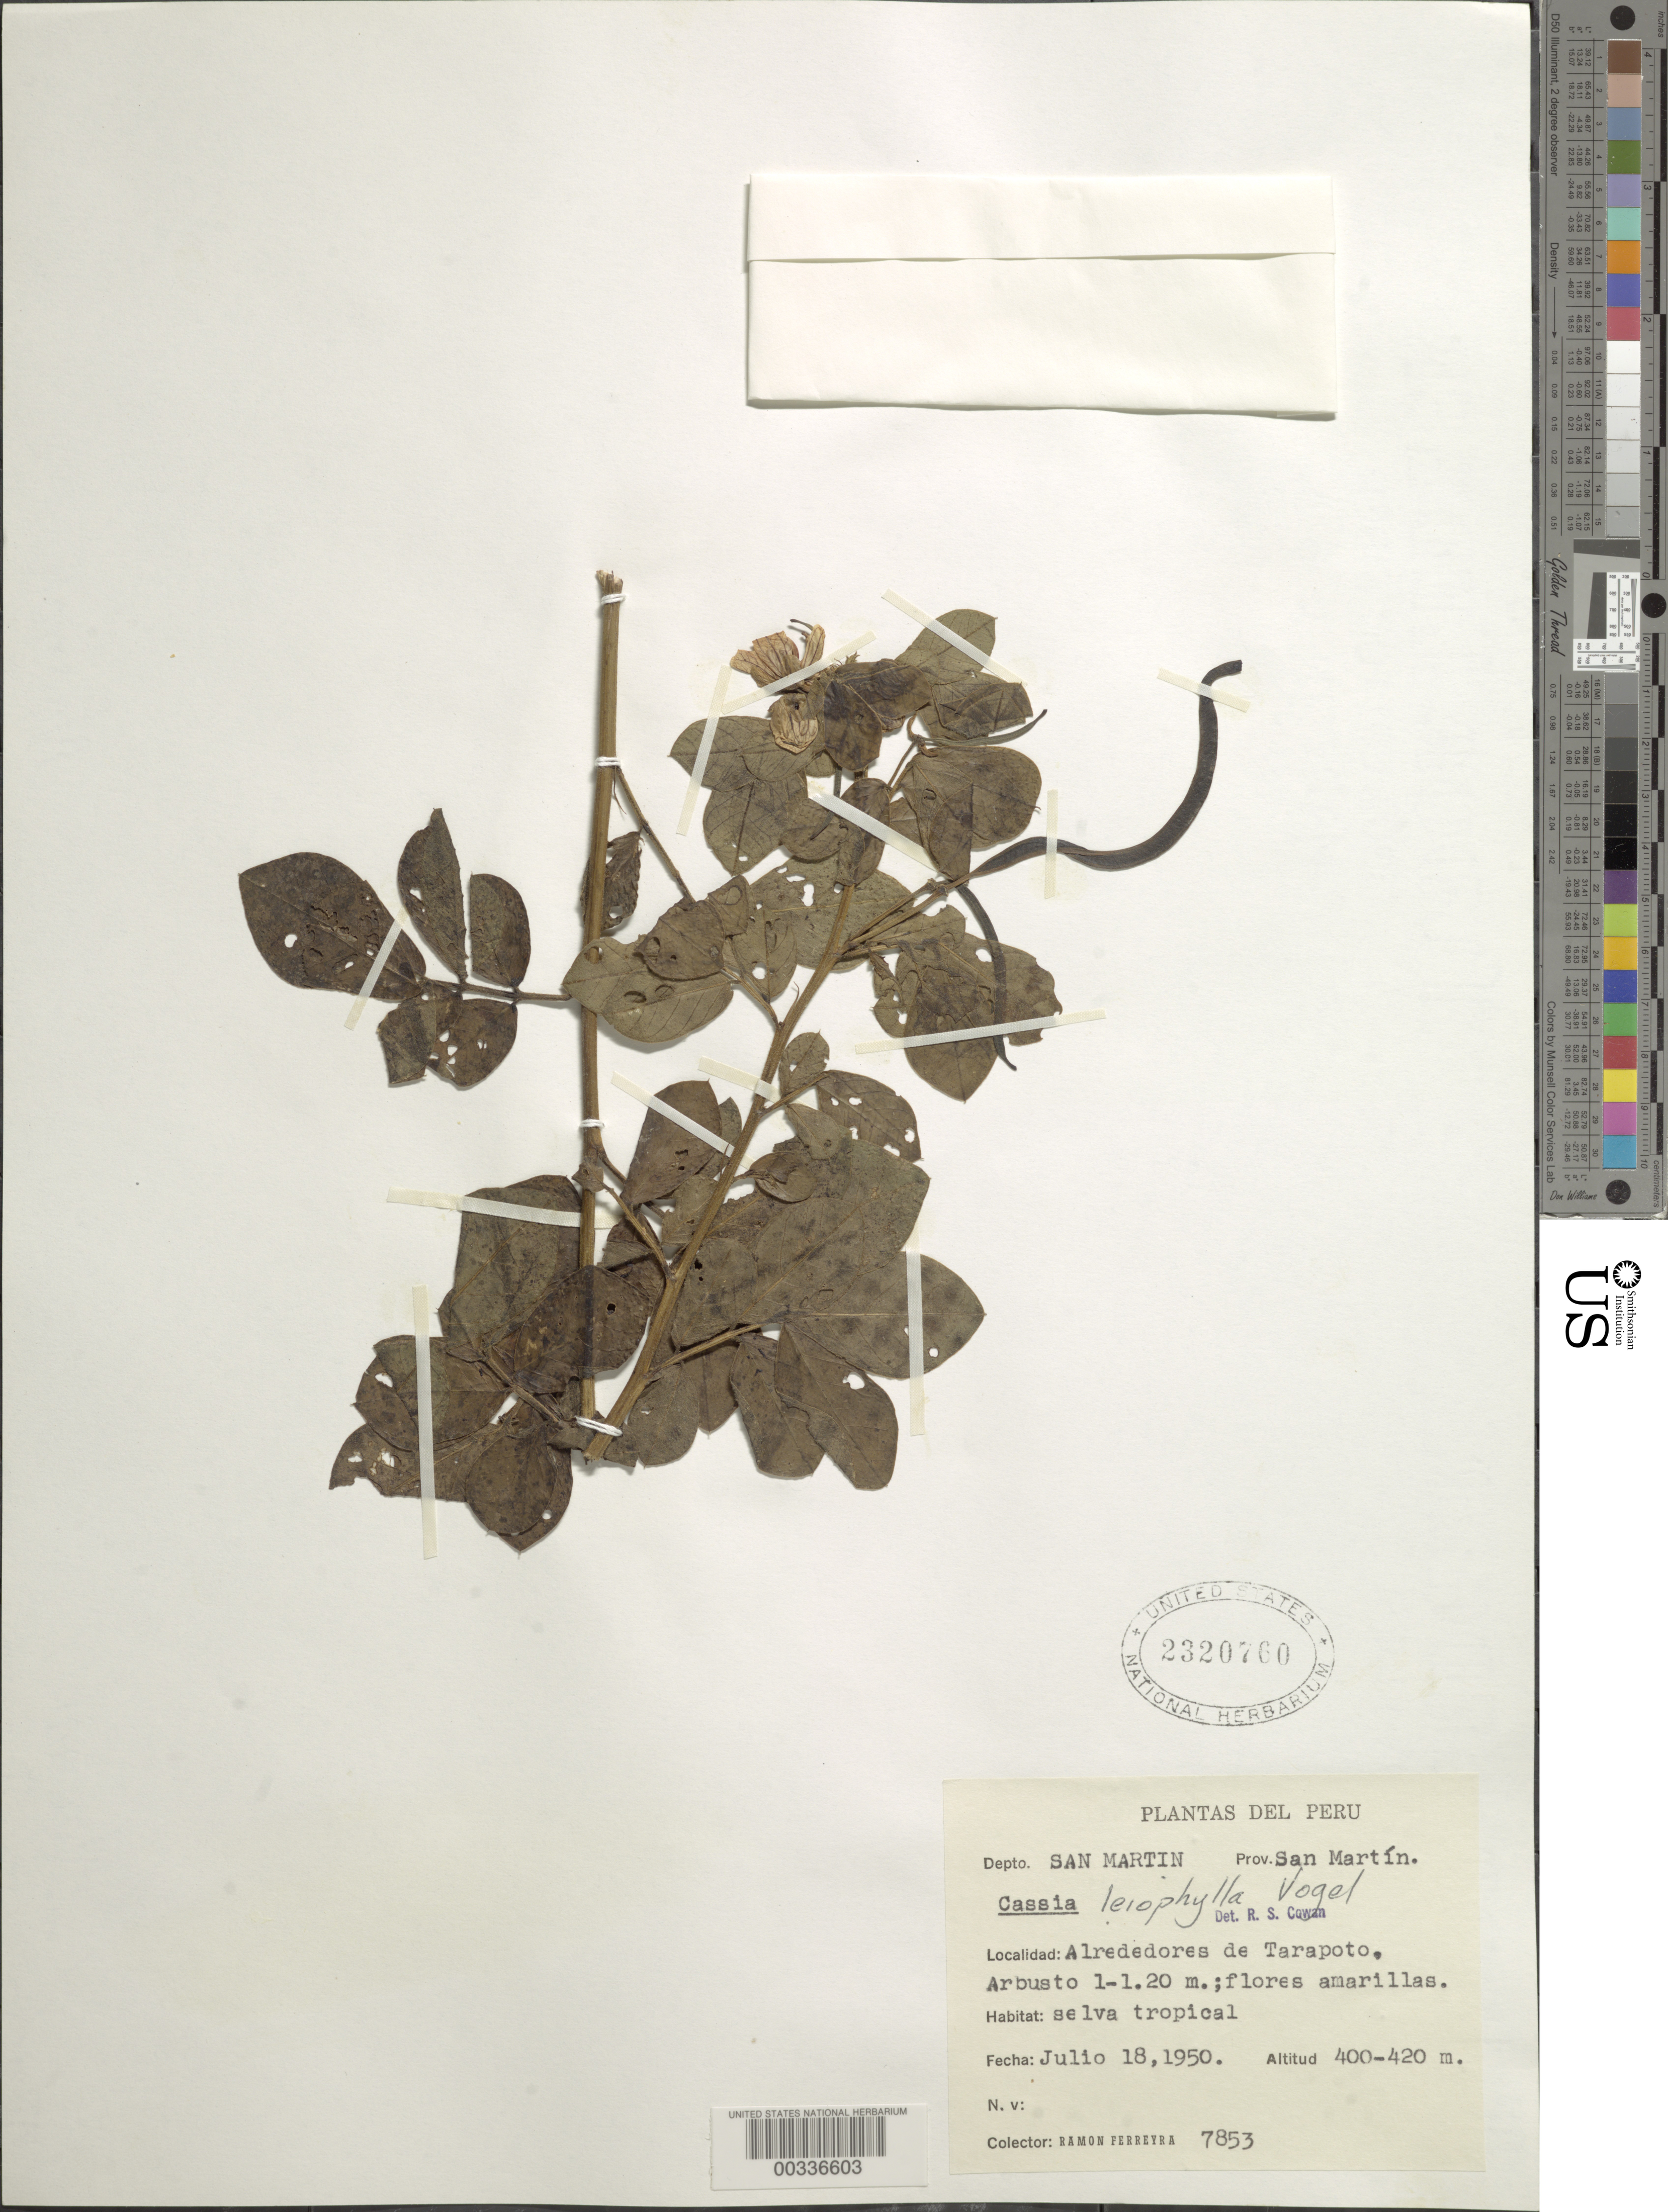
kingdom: Plantae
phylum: Tracheophyta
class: Magnoliopsida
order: Fabales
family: Fabaceae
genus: Senna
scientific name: Senna leiophylla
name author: (Vogel) H.S. Irwin & Barneby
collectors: R. A. Ferreyra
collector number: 7853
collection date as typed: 18 Jul 1950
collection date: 1950-07-18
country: Peru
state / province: San Martín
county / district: San Martín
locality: Vicinity of tarapoto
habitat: Tropical forest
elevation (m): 400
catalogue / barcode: US 2320760